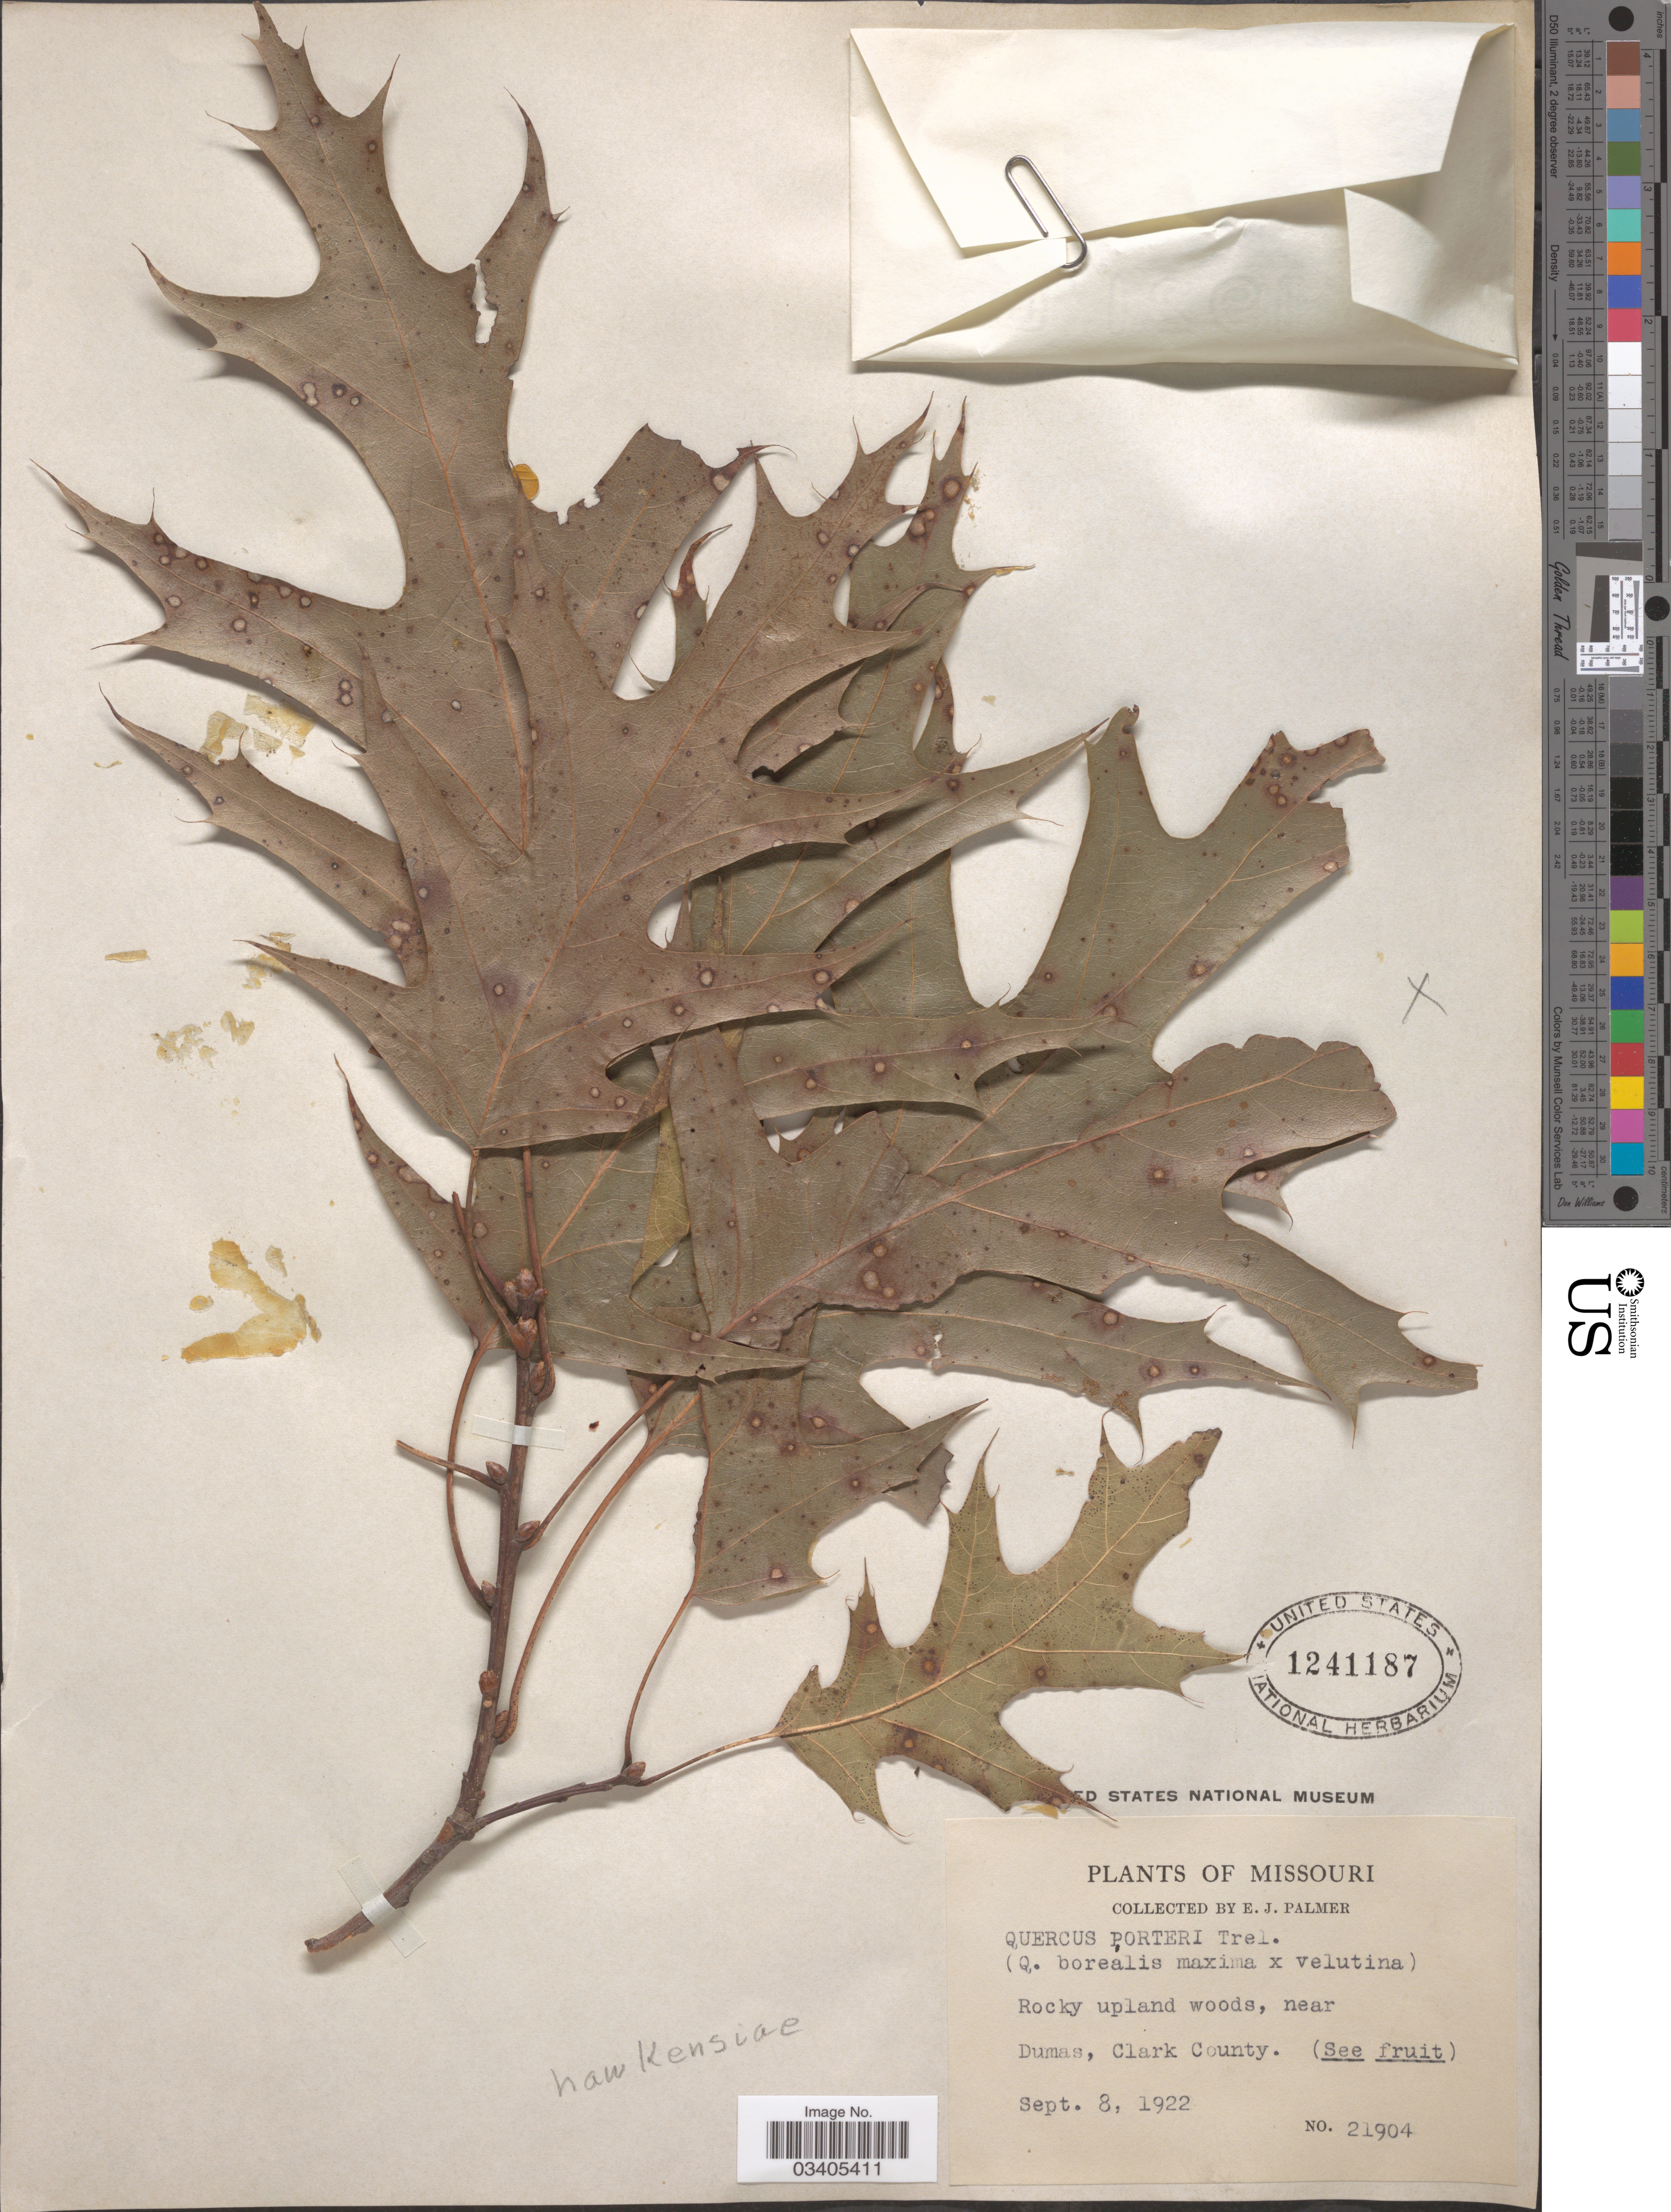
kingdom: Plantae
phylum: Tracheophyta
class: Magnoliopsida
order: Fagales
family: Fagaceae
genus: Quercus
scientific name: Quercus x hawkinsiae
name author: Sudw.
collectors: E. J. Palmer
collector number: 21904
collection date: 1922-09-08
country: United States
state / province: Missouri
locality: Near Dumas, Clark County.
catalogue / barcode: US 1241187